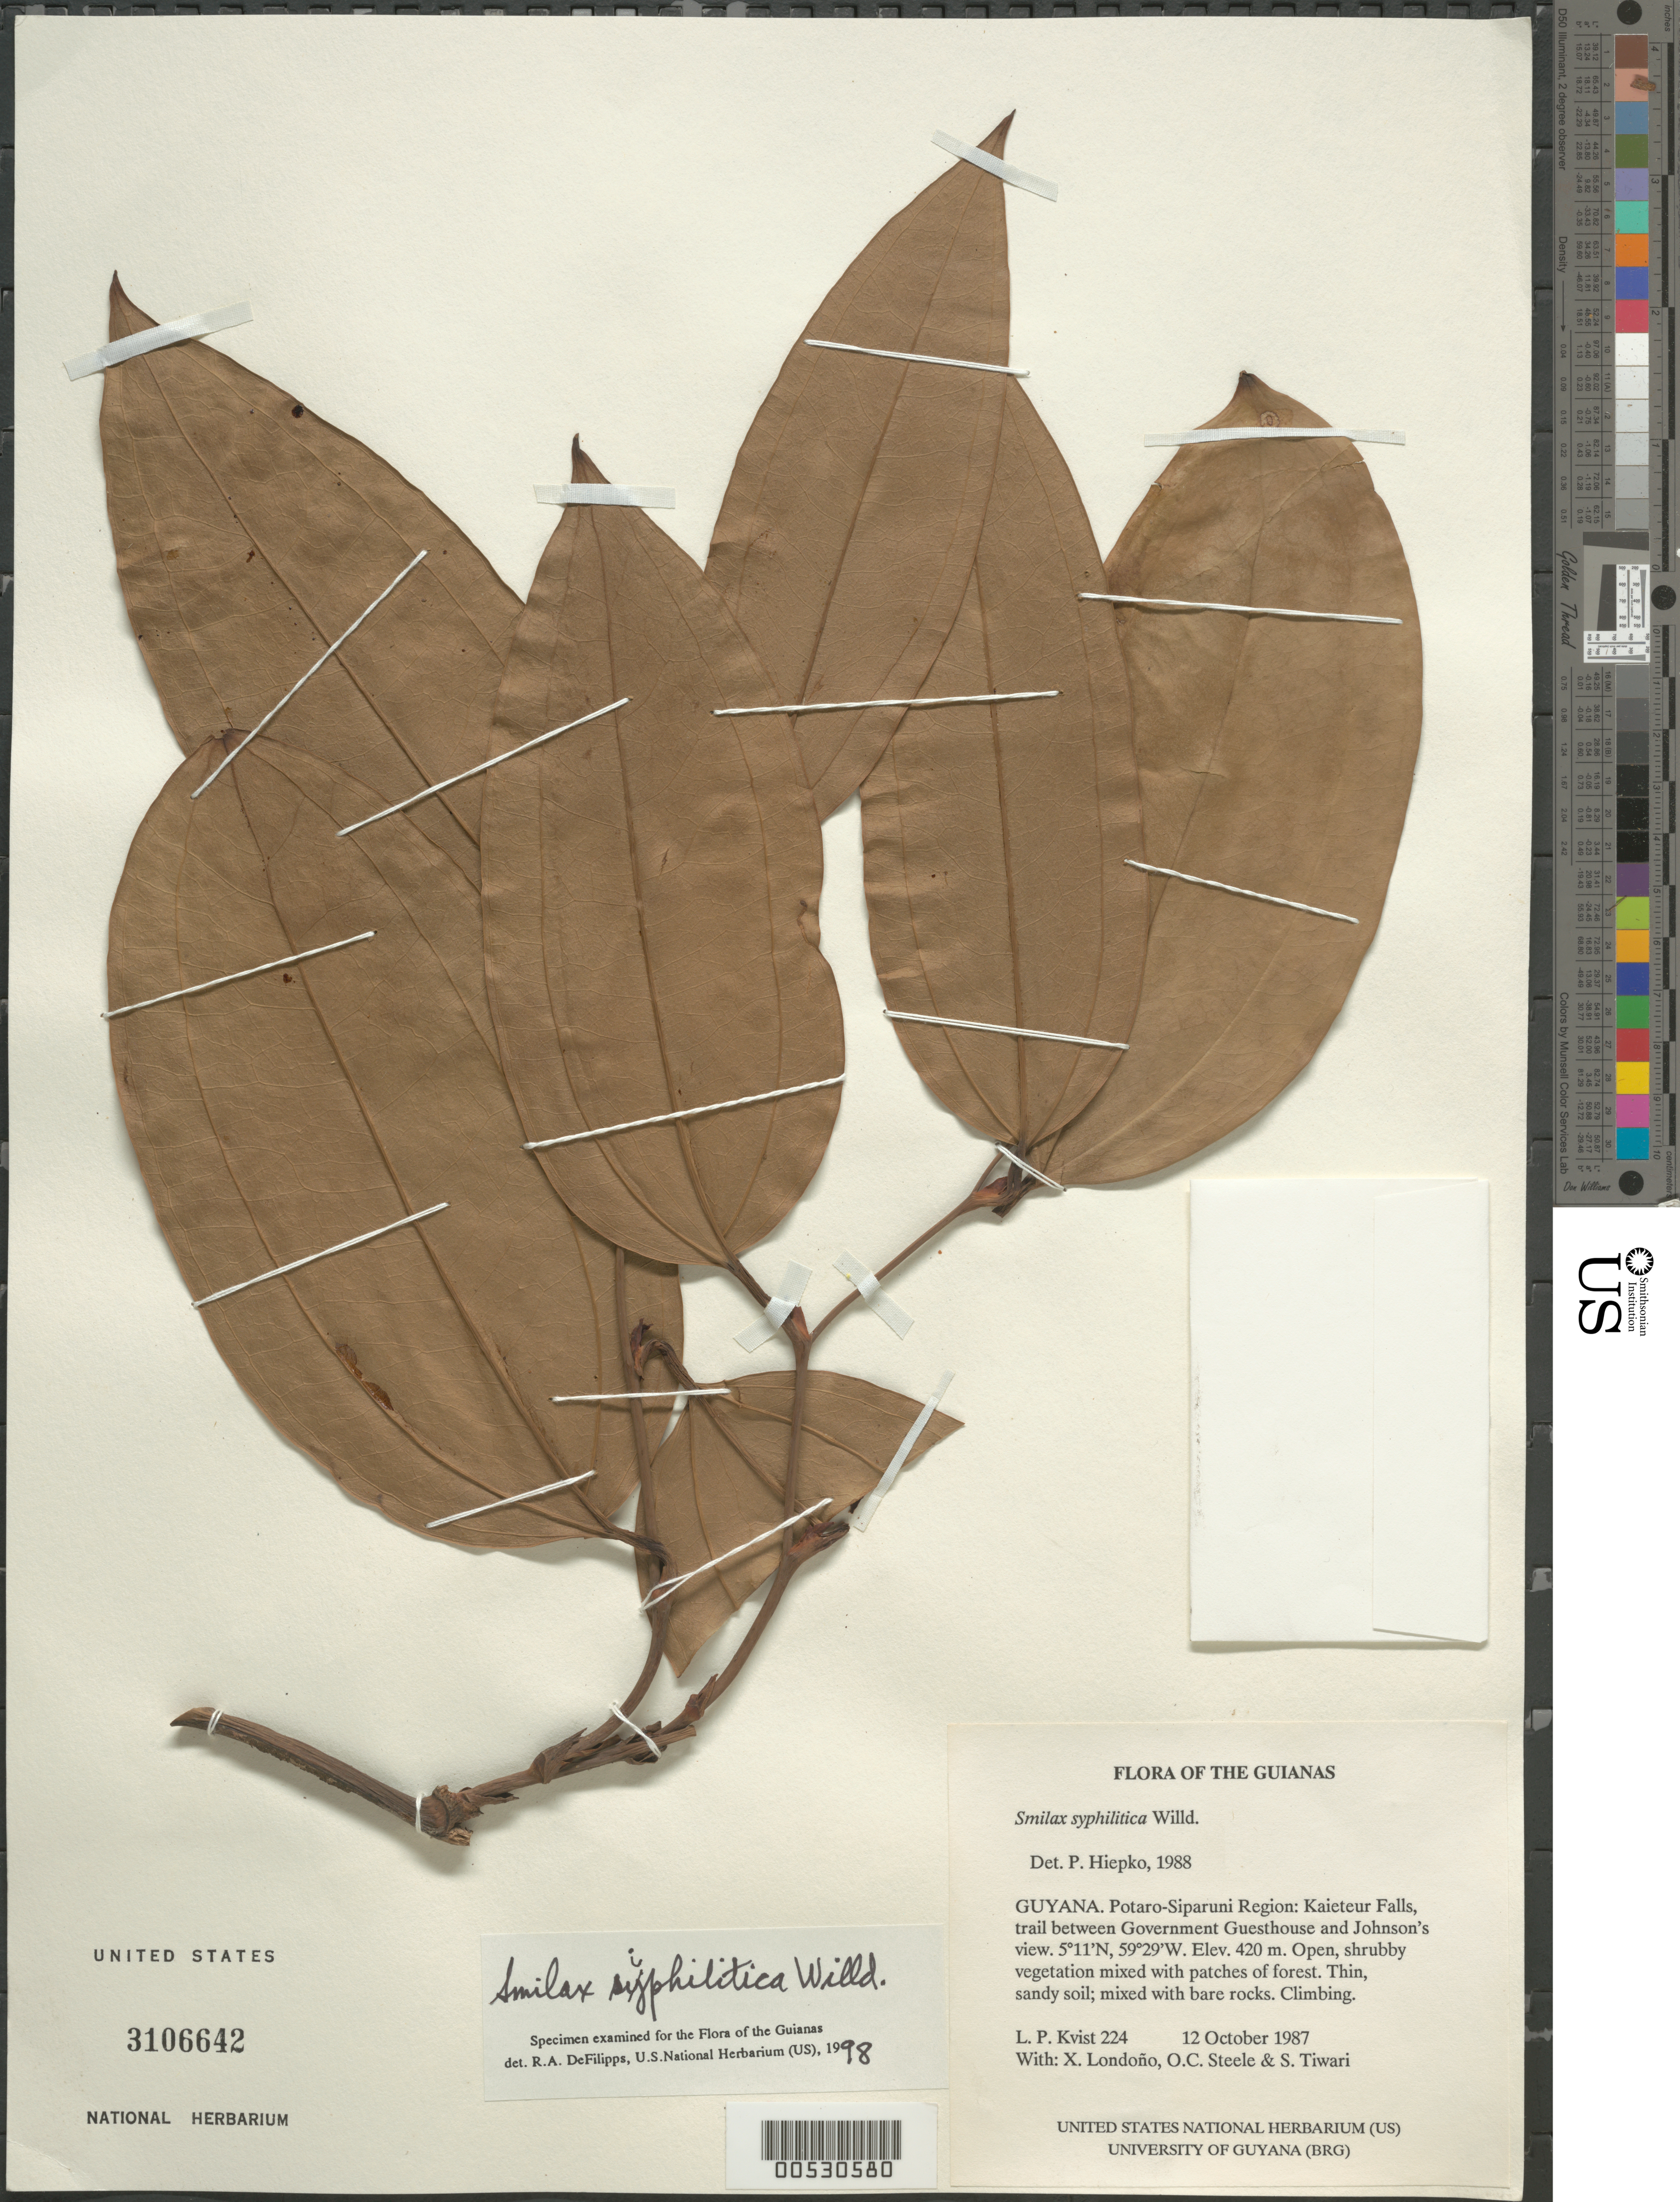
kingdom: Plantae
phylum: Tracheophyta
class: Liliopsida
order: Liliales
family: Smilacaceae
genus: Smilax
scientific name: Smilax syphilitica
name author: Humb. & Bonpl.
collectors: L. P. Kvist, X. Londoño, O. C. Steele & S. Tiwari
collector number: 224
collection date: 1987-10-12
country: Guyana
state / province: Potaro-Siparuni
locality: The Guianas. Potaro-Siparuni Region: Kaieteur Falls, trail between Government Guesthouse and Johnson's view.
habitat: Open, shrubby vegetation mixed with patches of forest, Thin, sandy soil; mixed with bare rock.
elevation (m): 420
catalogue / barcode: US 3106642